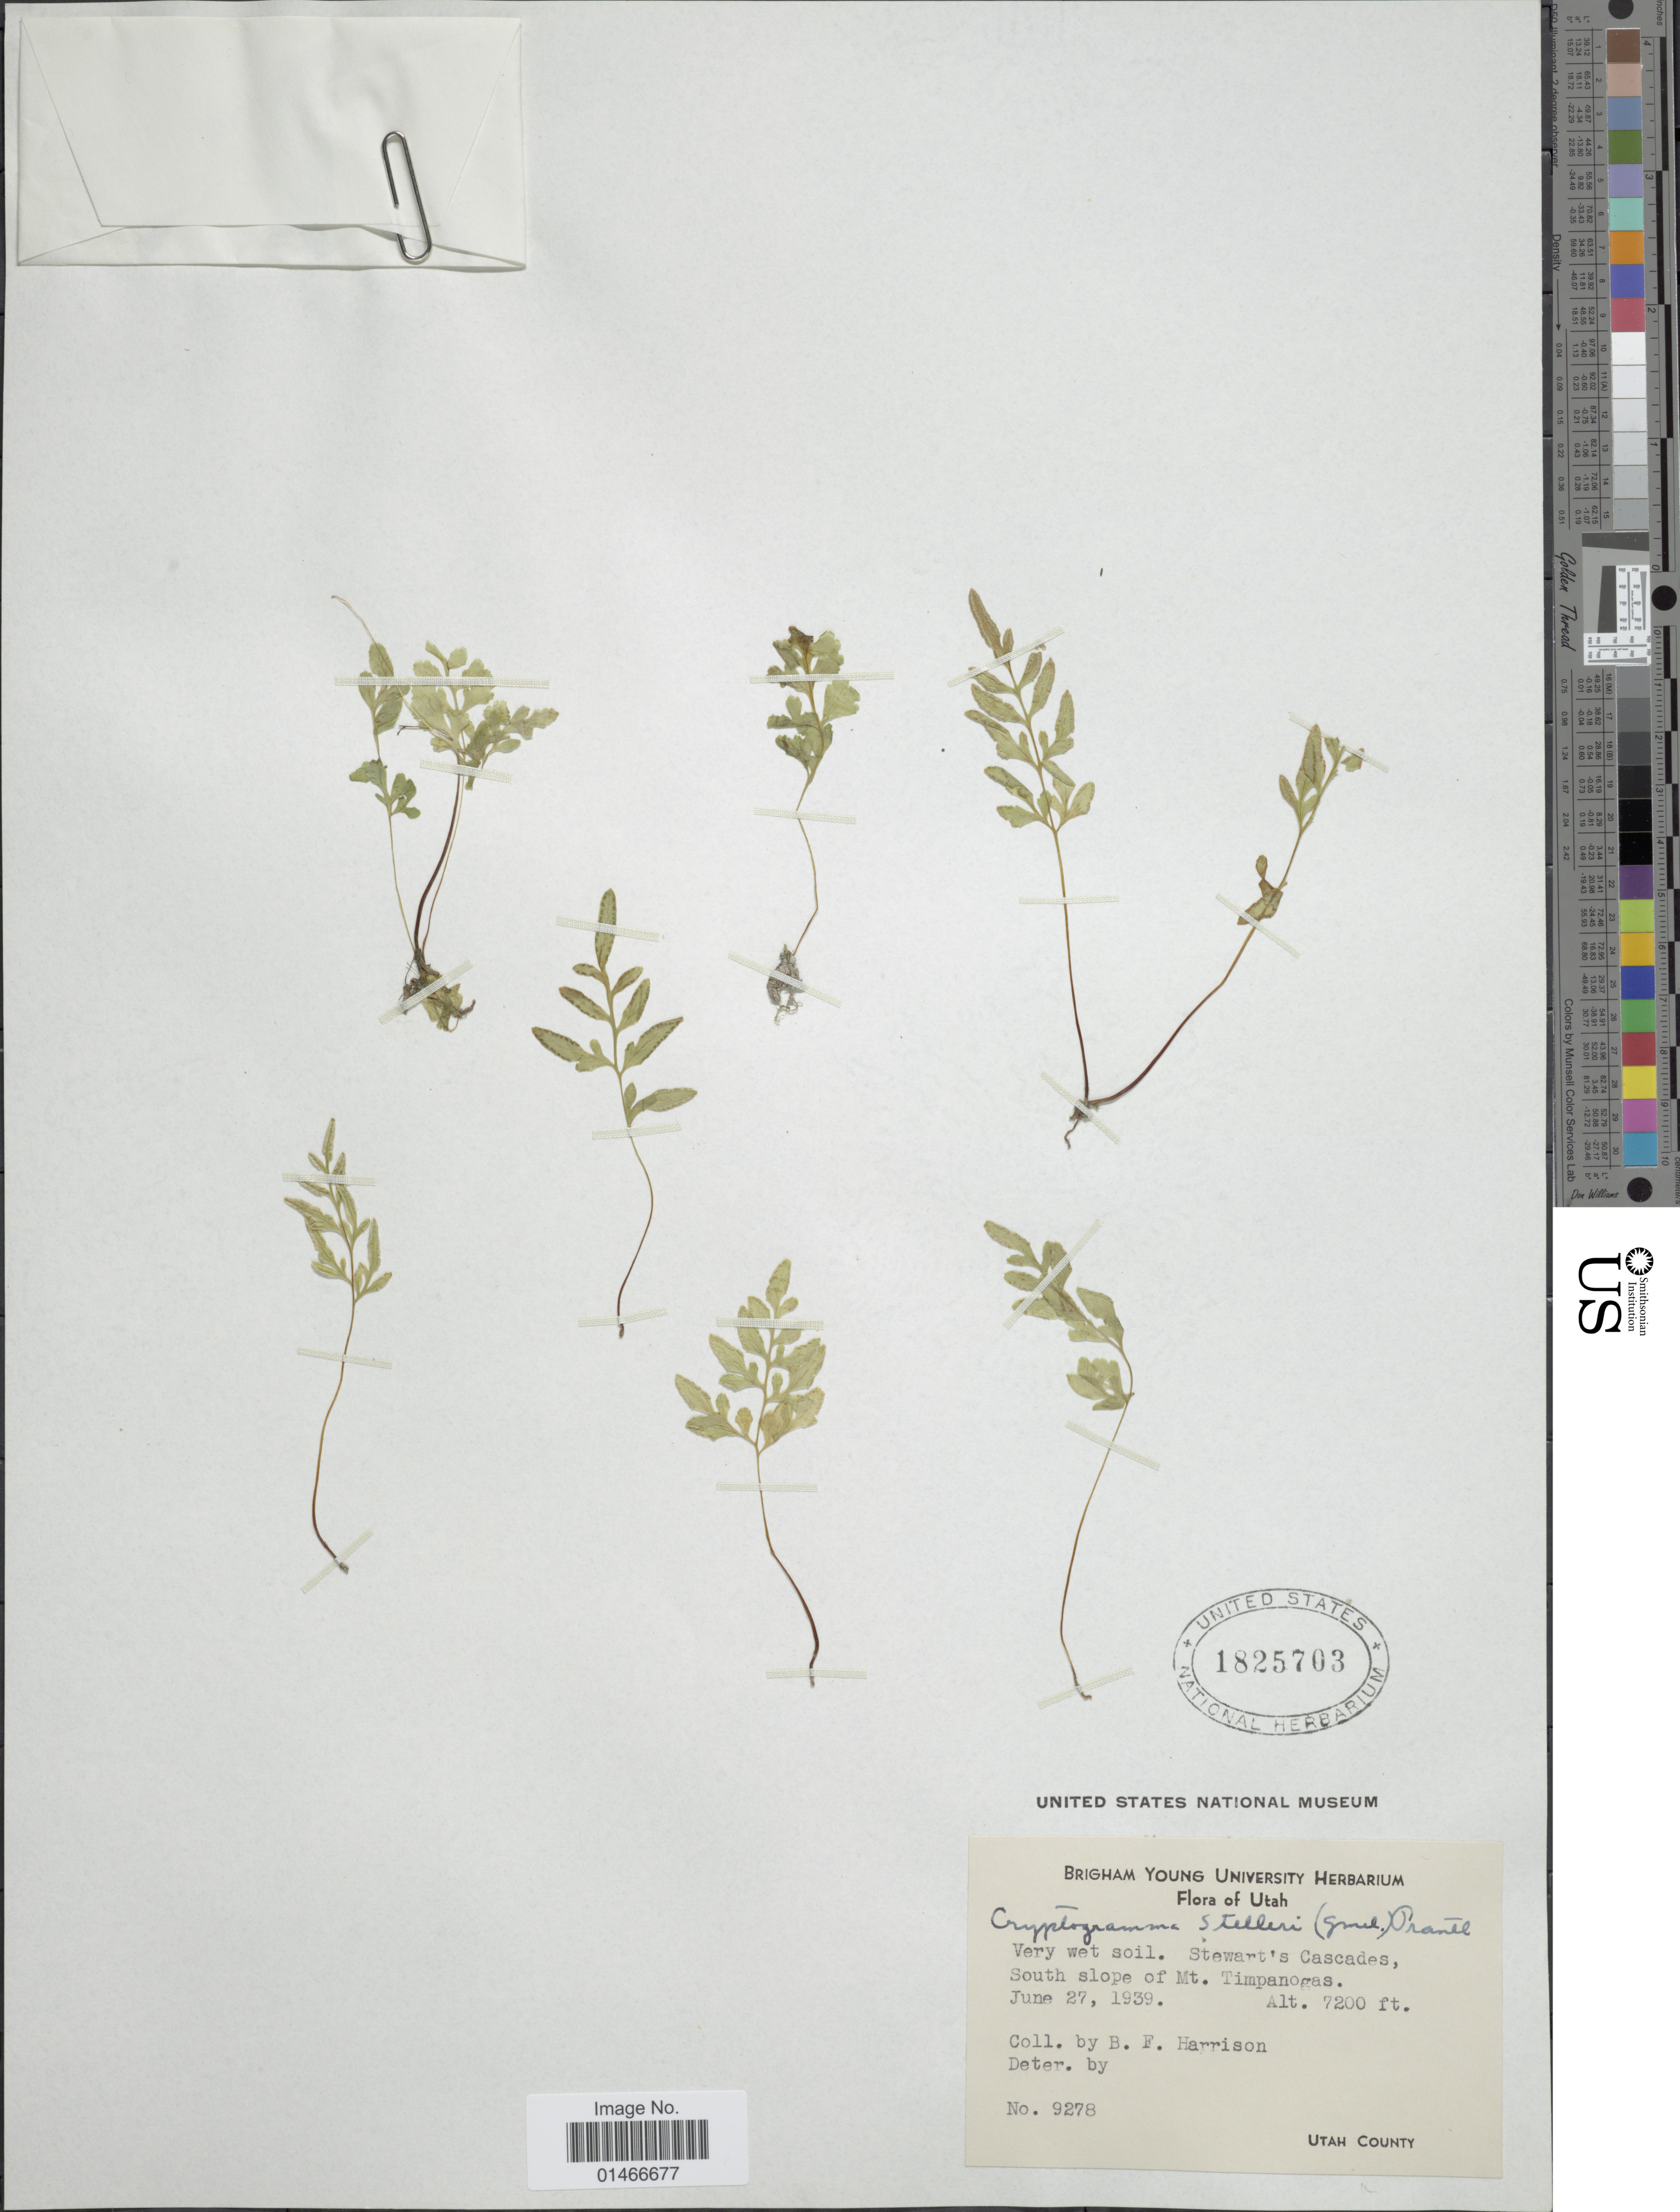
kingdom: Plantae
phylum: Tracheophyta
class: Polypodiopsida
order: Polypodiales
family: Pteridaceae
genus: Cryptogramma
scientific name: Cryptogramma stelleri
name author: (S.G. Gmel.) Prantl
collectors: B. F. Harrison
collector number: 9278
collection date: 1939-06-27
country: United States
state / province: Utah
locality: Stewart's Cascades, South slope of Mt. Timpanogas. Utah County.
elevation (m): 2195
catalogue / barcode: US 1825703